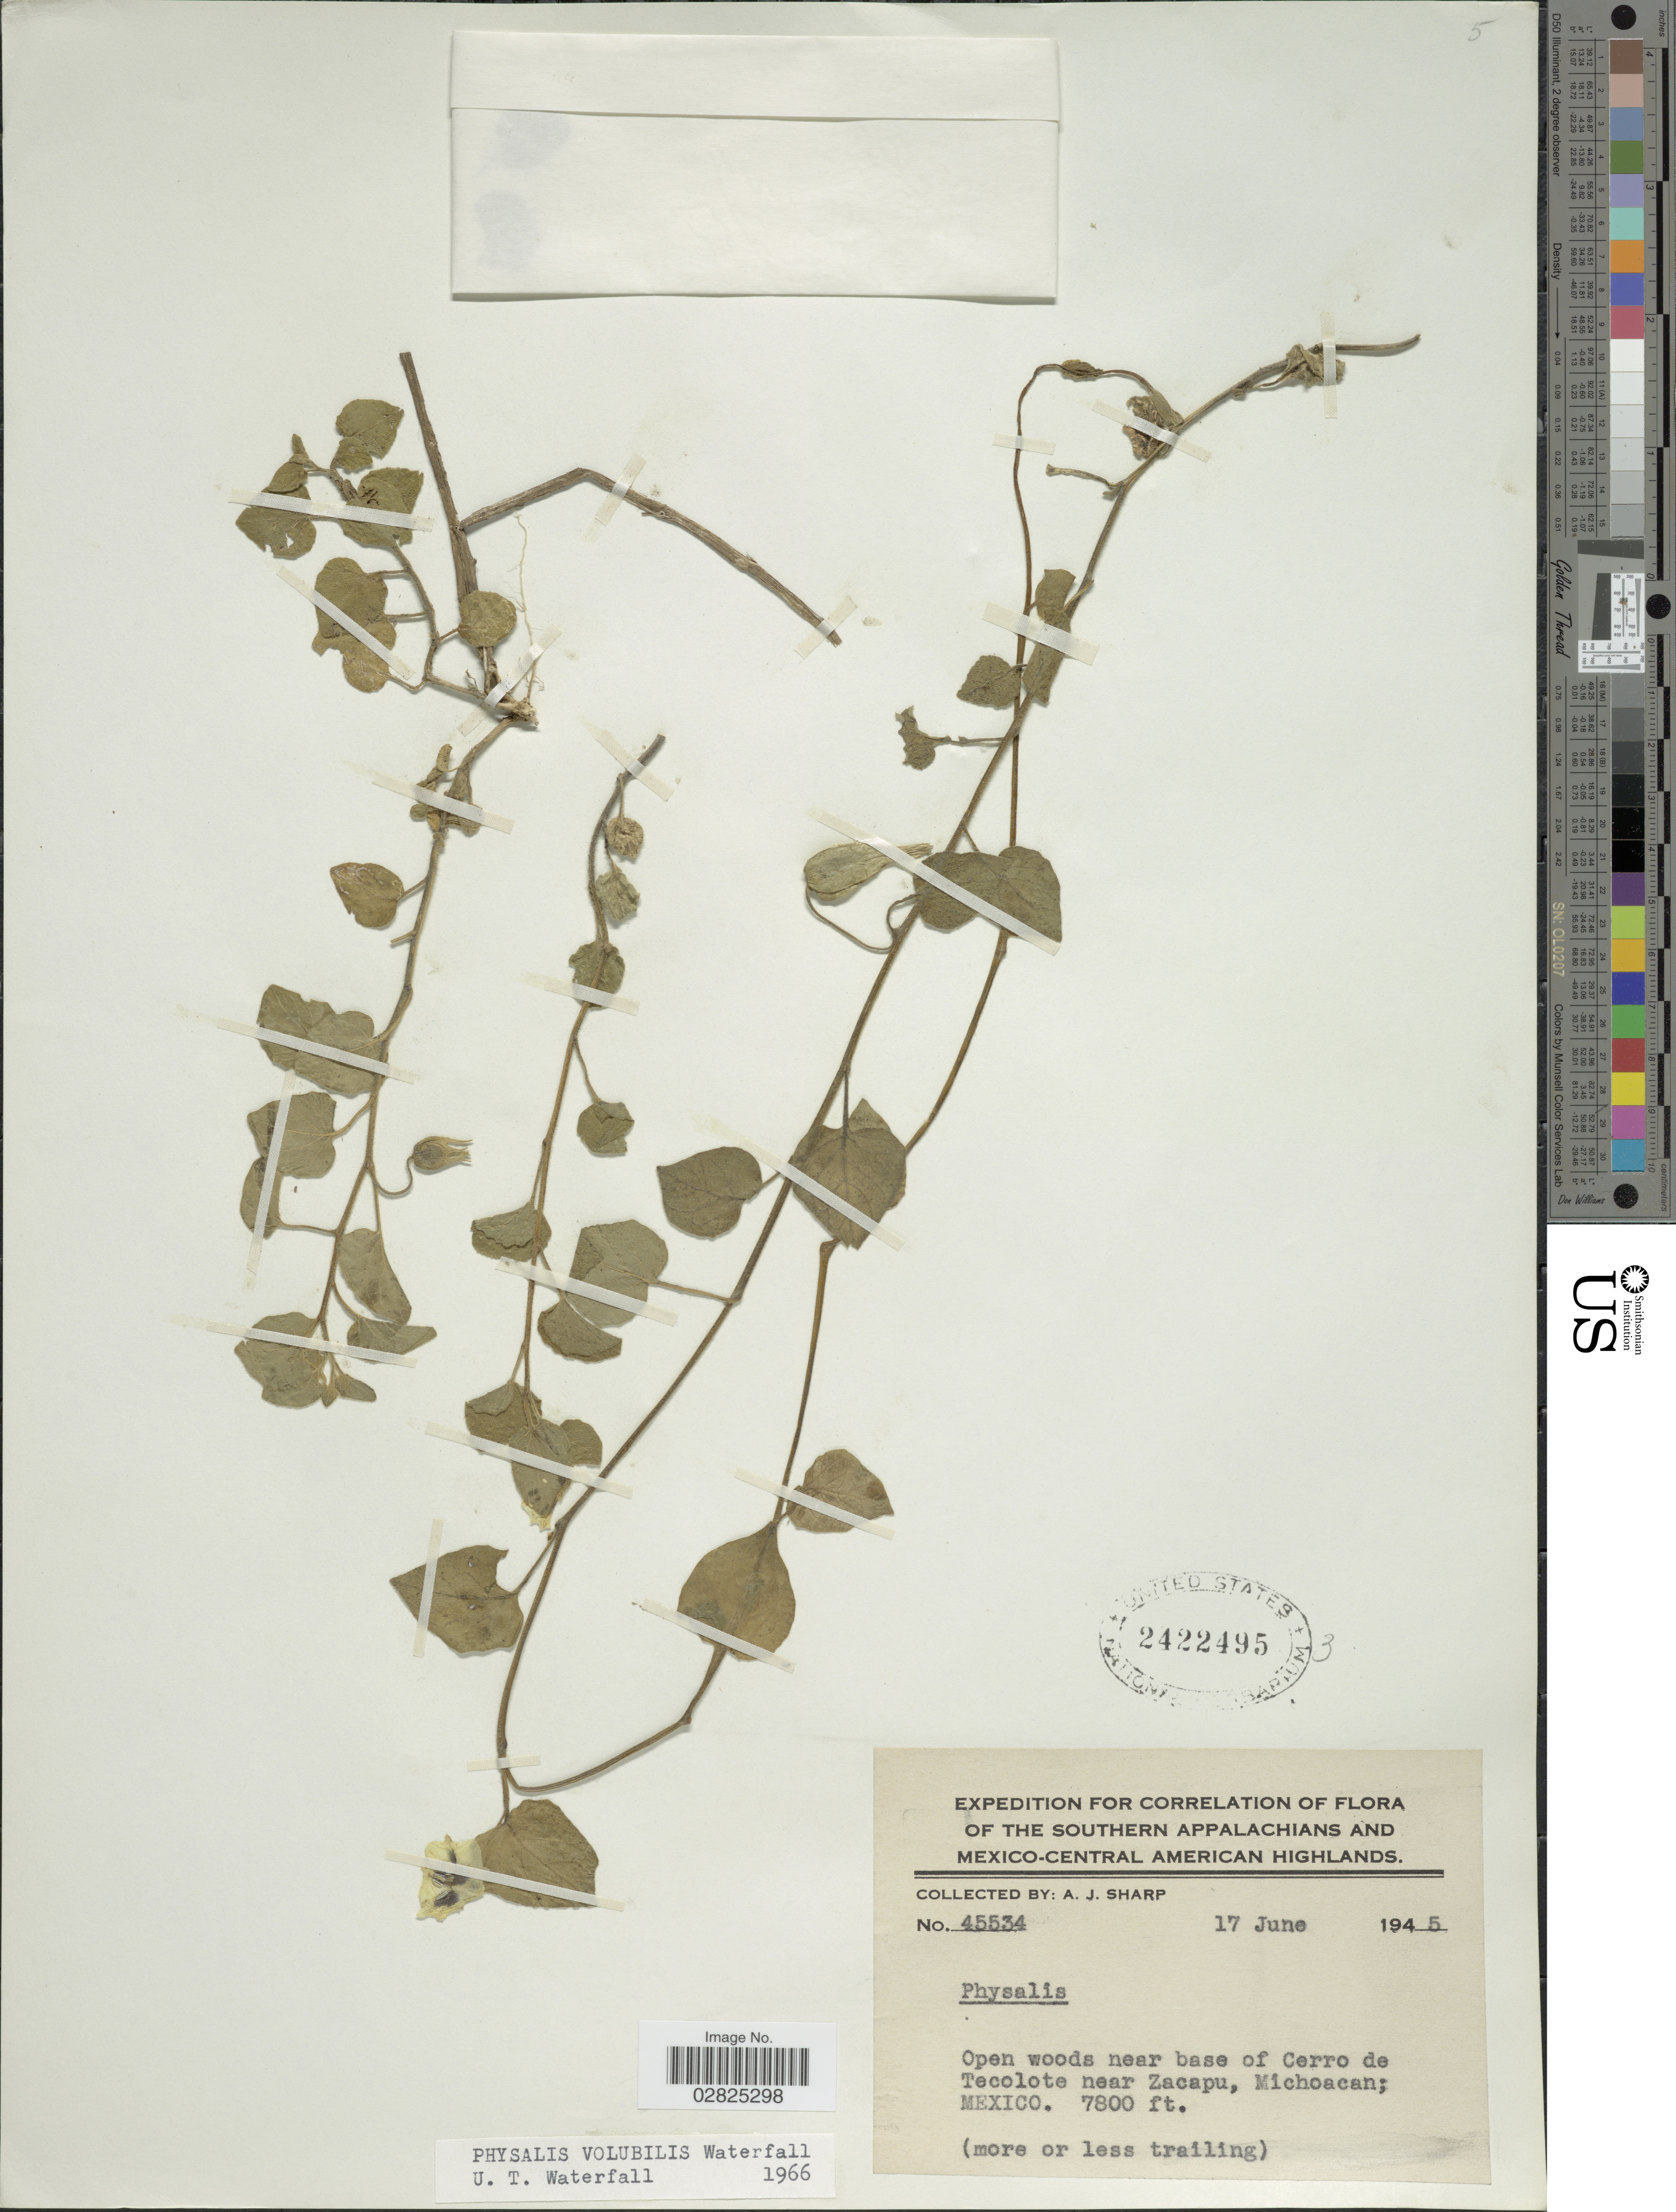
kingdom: Plantae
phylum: Tracheophyta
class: Magnoliopsida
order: Solanales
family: Solanaceae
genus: Physalis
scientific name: Physalis volubilis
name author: Waterf.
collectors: A. J. Sharp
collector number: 45534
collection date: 1945-06-17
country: Mexico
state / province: Michoacán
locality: The Southern Appalachians and Mexico-Central American Highlands, Open woods near base of Cerro de Tecolote near Zacapu.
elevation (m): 2377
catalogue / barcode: US 2422495